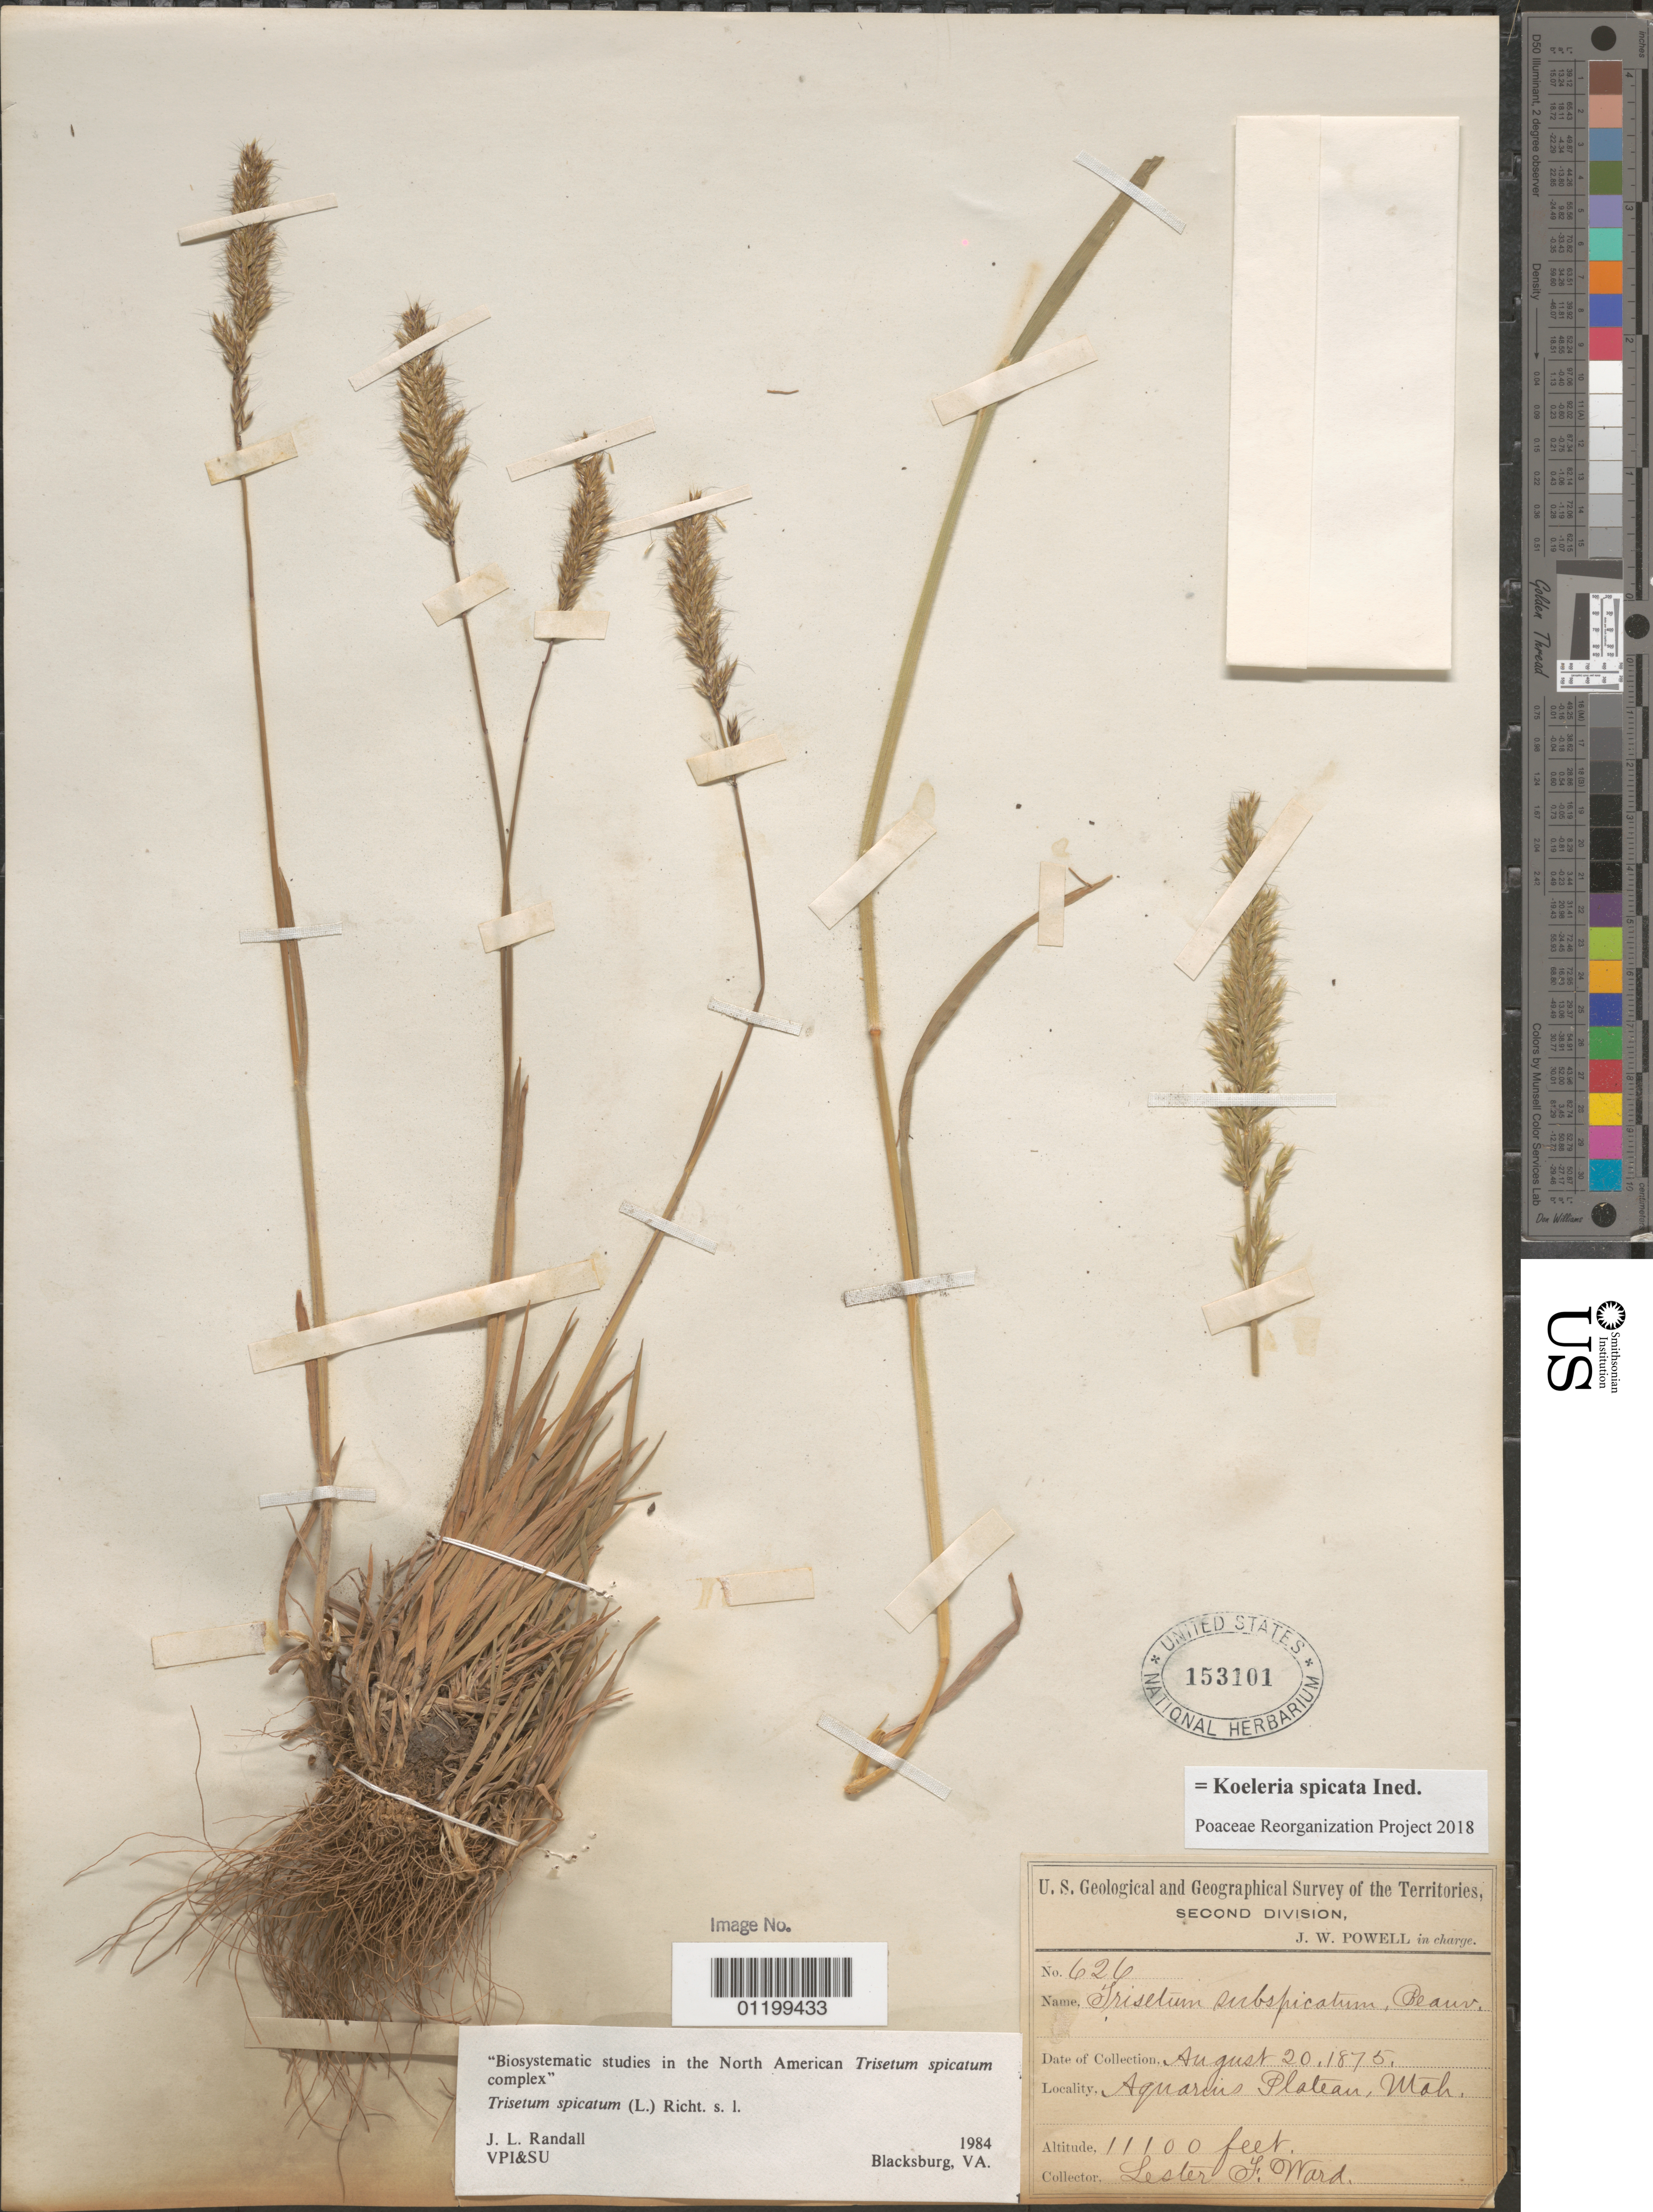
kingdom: Plantae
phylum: Tracheophyta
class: Liliopsida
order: Poales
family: Poaceae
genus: Koeleria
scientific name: Koeleria spicata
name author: (L.) Barberá et al.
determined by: Poaceae Reorganization Project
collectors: L. F. Ward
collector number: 626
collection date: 1875-08-20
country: United States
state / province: Utah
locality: Aquarius Plateau.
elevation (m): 3383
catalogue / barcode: US 153101